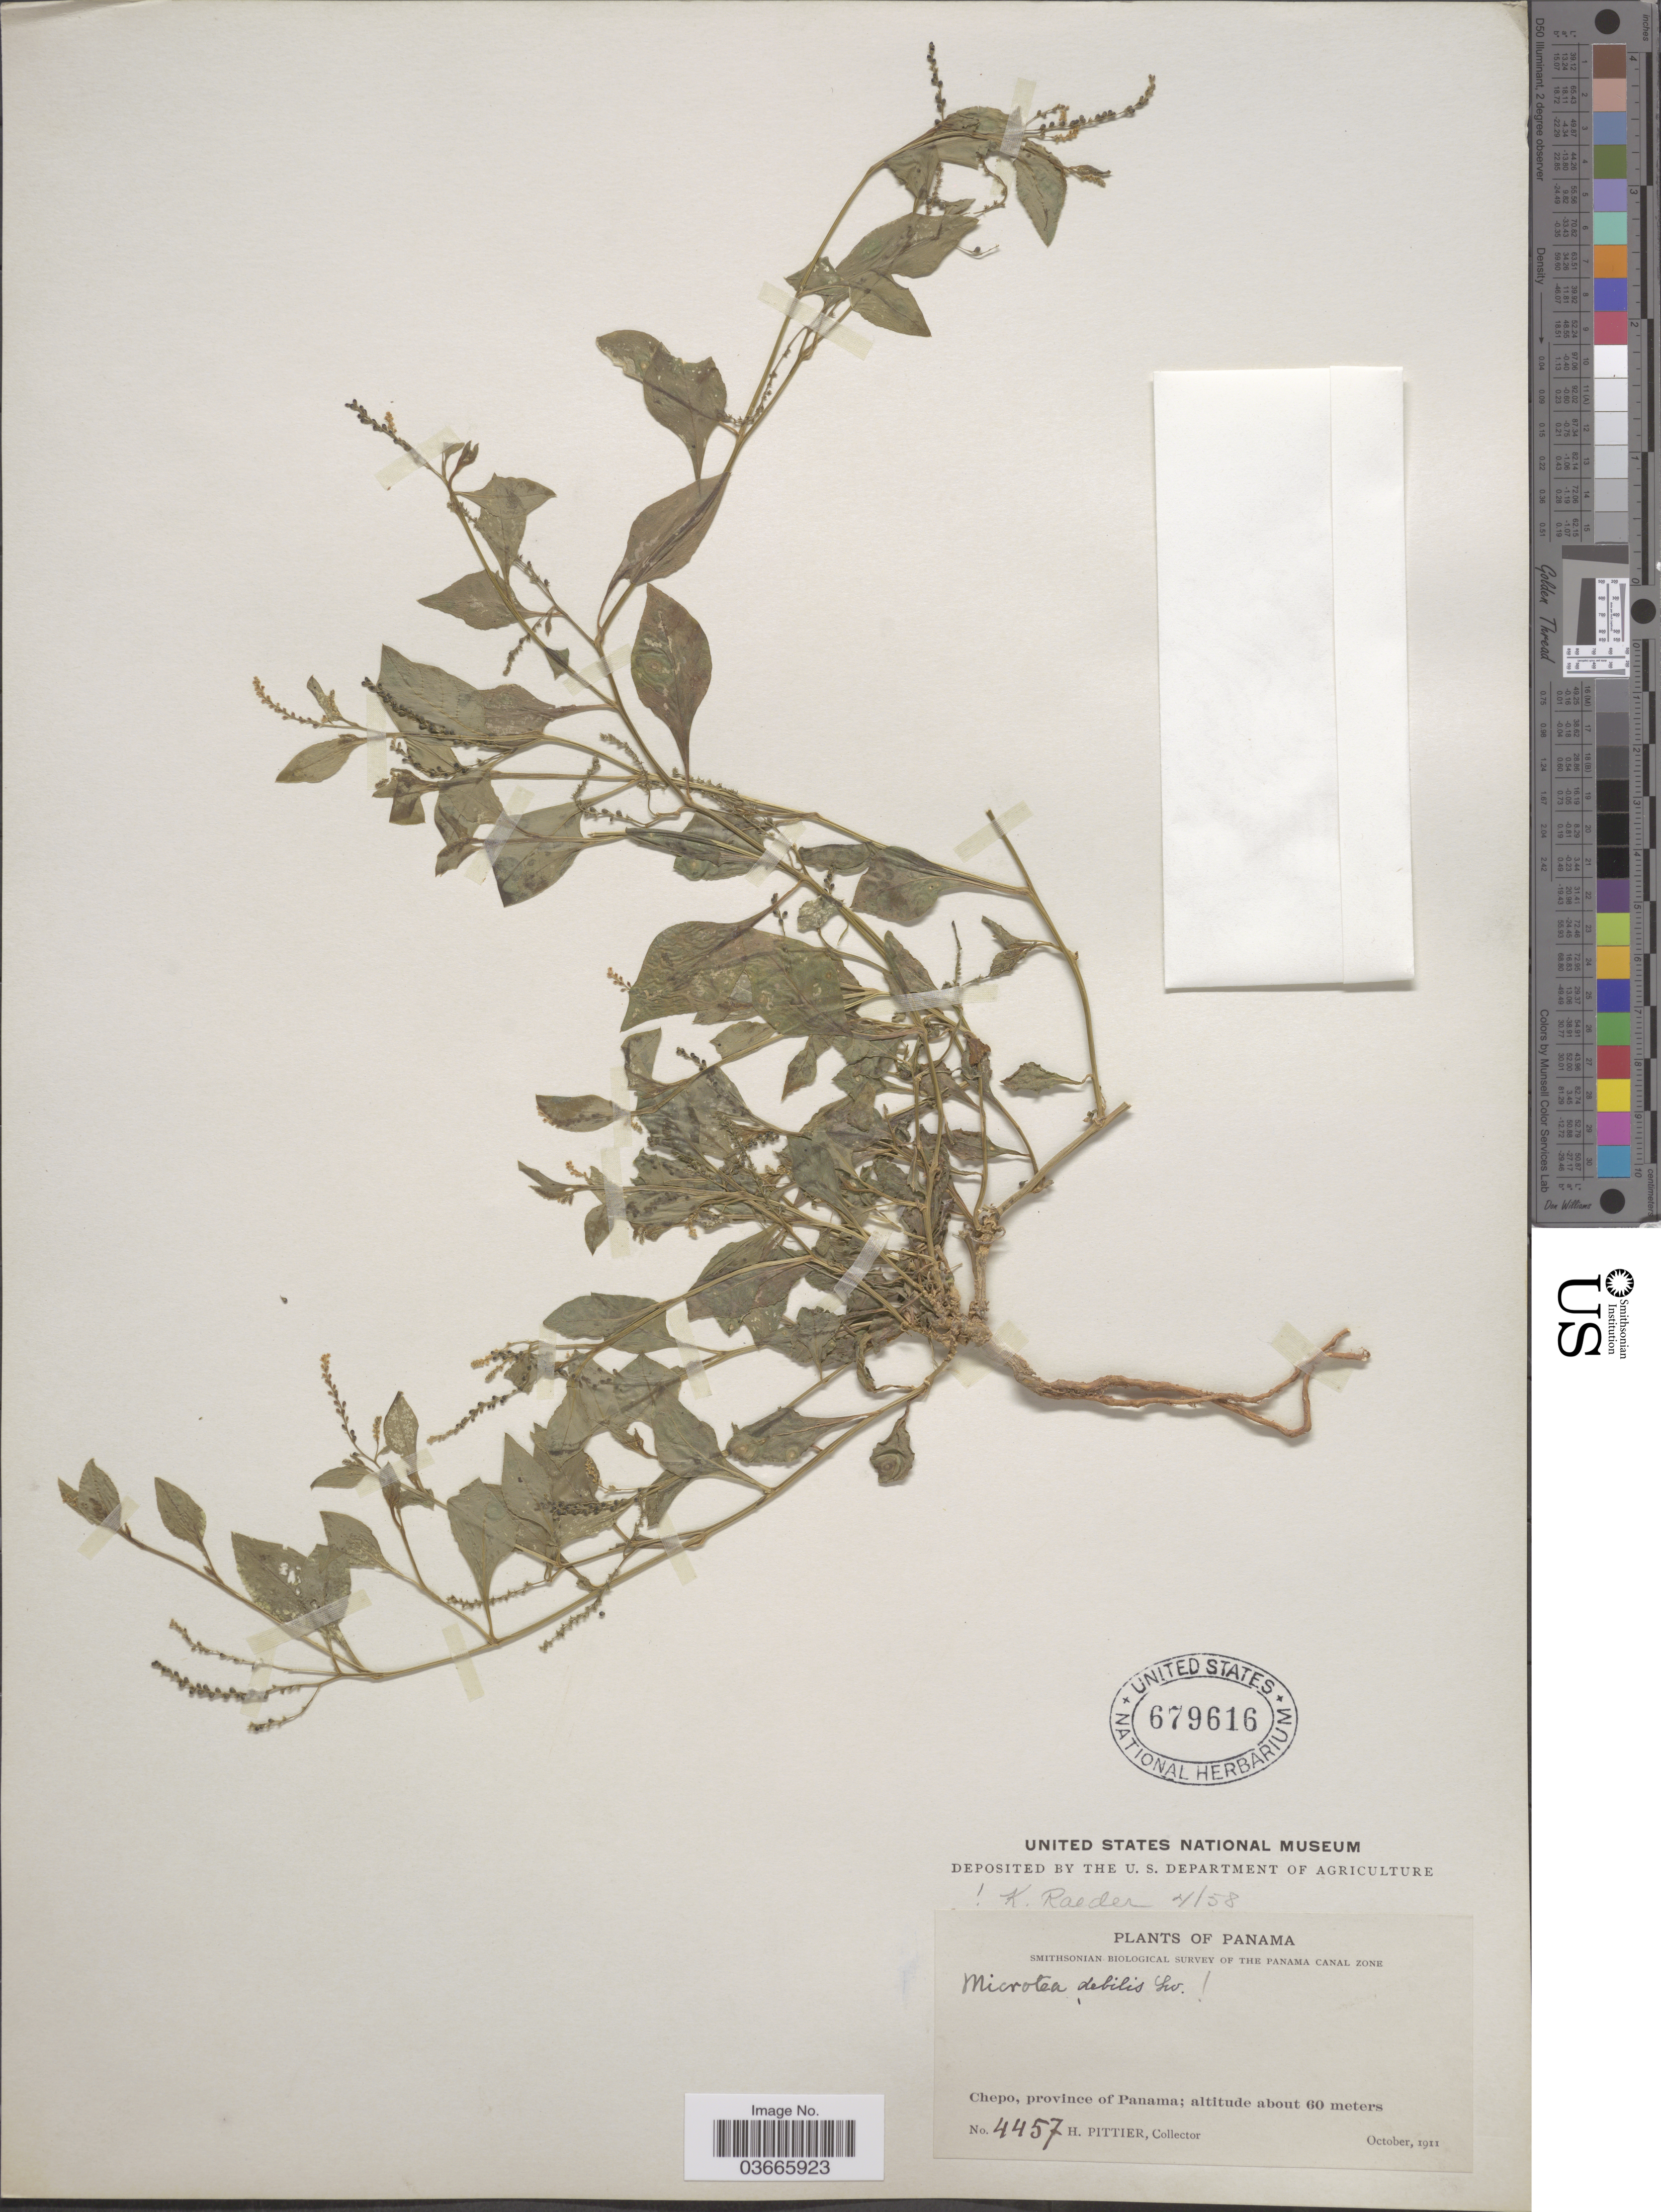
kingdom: Plantae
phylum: Tracheophyta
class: Magnoliopsida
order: Caryophyllales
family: Microteaceae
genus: Microtea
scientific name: Microtea debilis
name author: Sw.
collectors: H. F. Pittier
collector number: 4457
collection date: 1911-10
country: Panama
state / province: Panamá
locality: Chepo, province of Panama.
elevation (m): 60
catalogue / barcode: US 679616